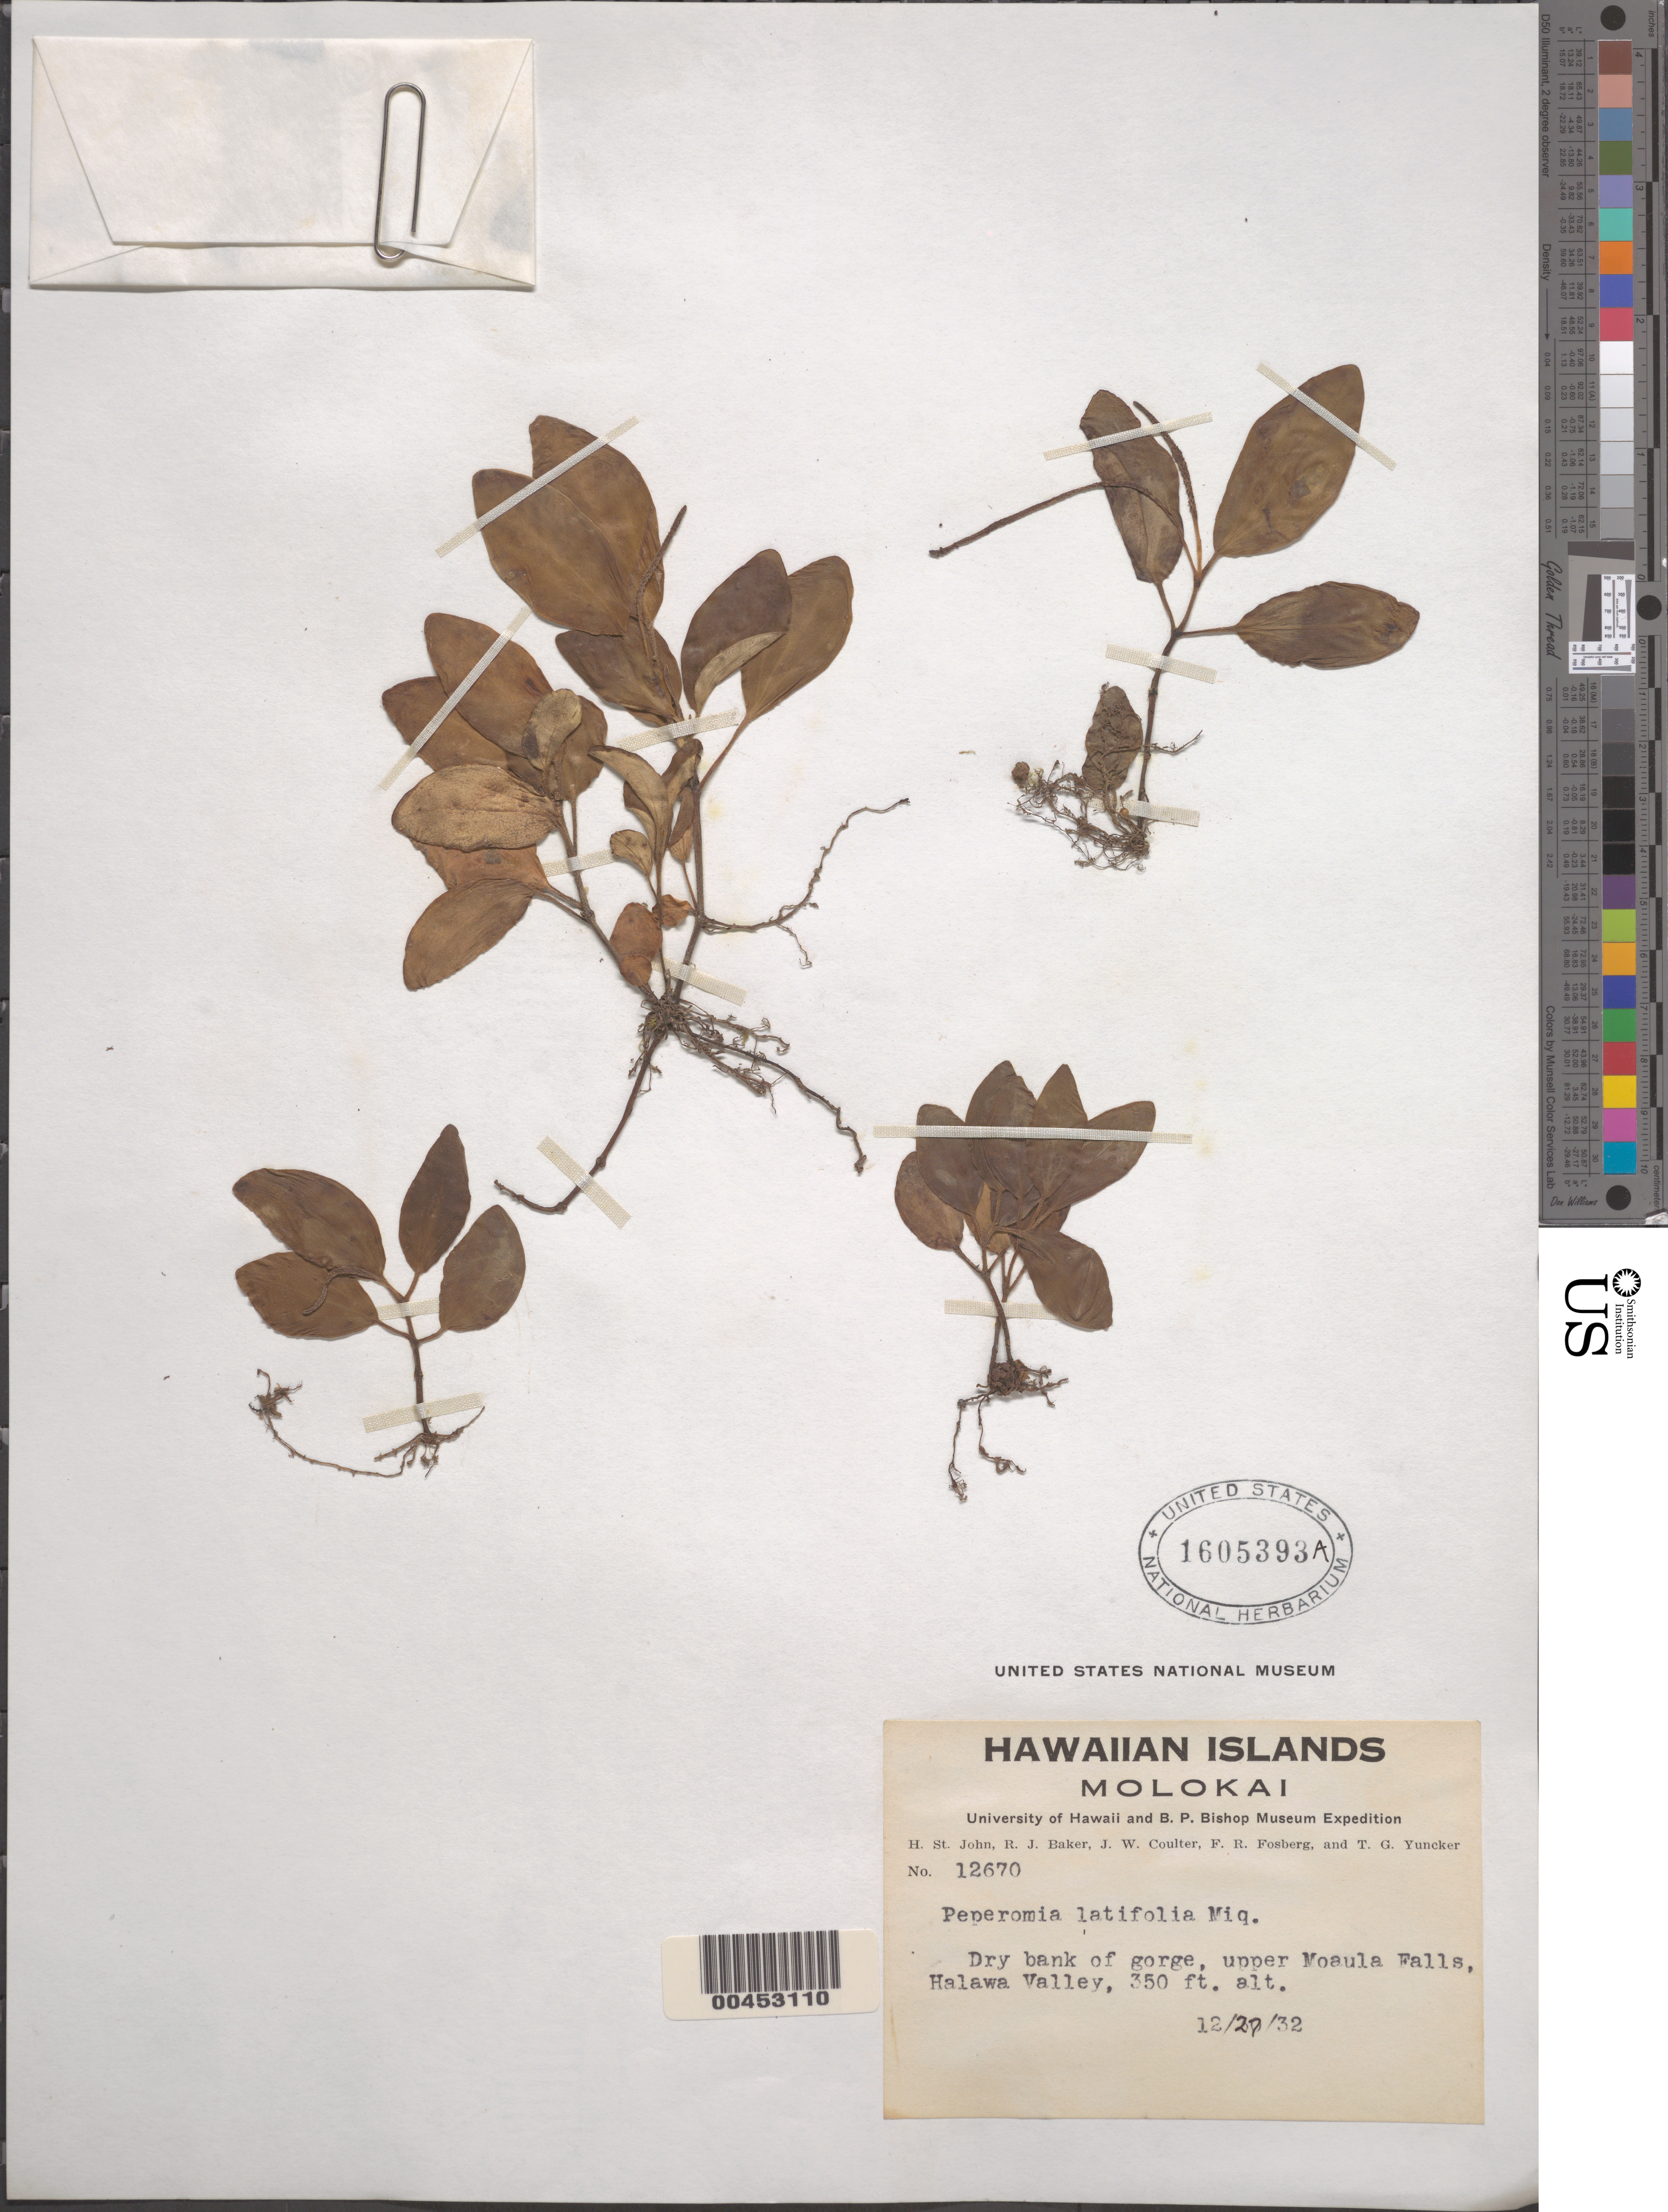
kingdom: Plantae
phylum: Tracheophyta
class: Magnoliopsida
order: Piperales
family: Piperaceae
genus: Peperomia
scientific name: Peperomia latifolia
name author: Miq.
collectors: H. St. John, R. J. Baker, J. W. Coulter & F. R. Fosberg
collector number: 12670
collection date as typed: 27 Dec 1932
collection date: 1932-12-27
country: United States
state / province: Hawaii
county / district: Maui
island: Moloka'i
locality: Upper Moaula Falls, Halawa Valley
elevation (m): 107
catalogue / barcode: US 1605393